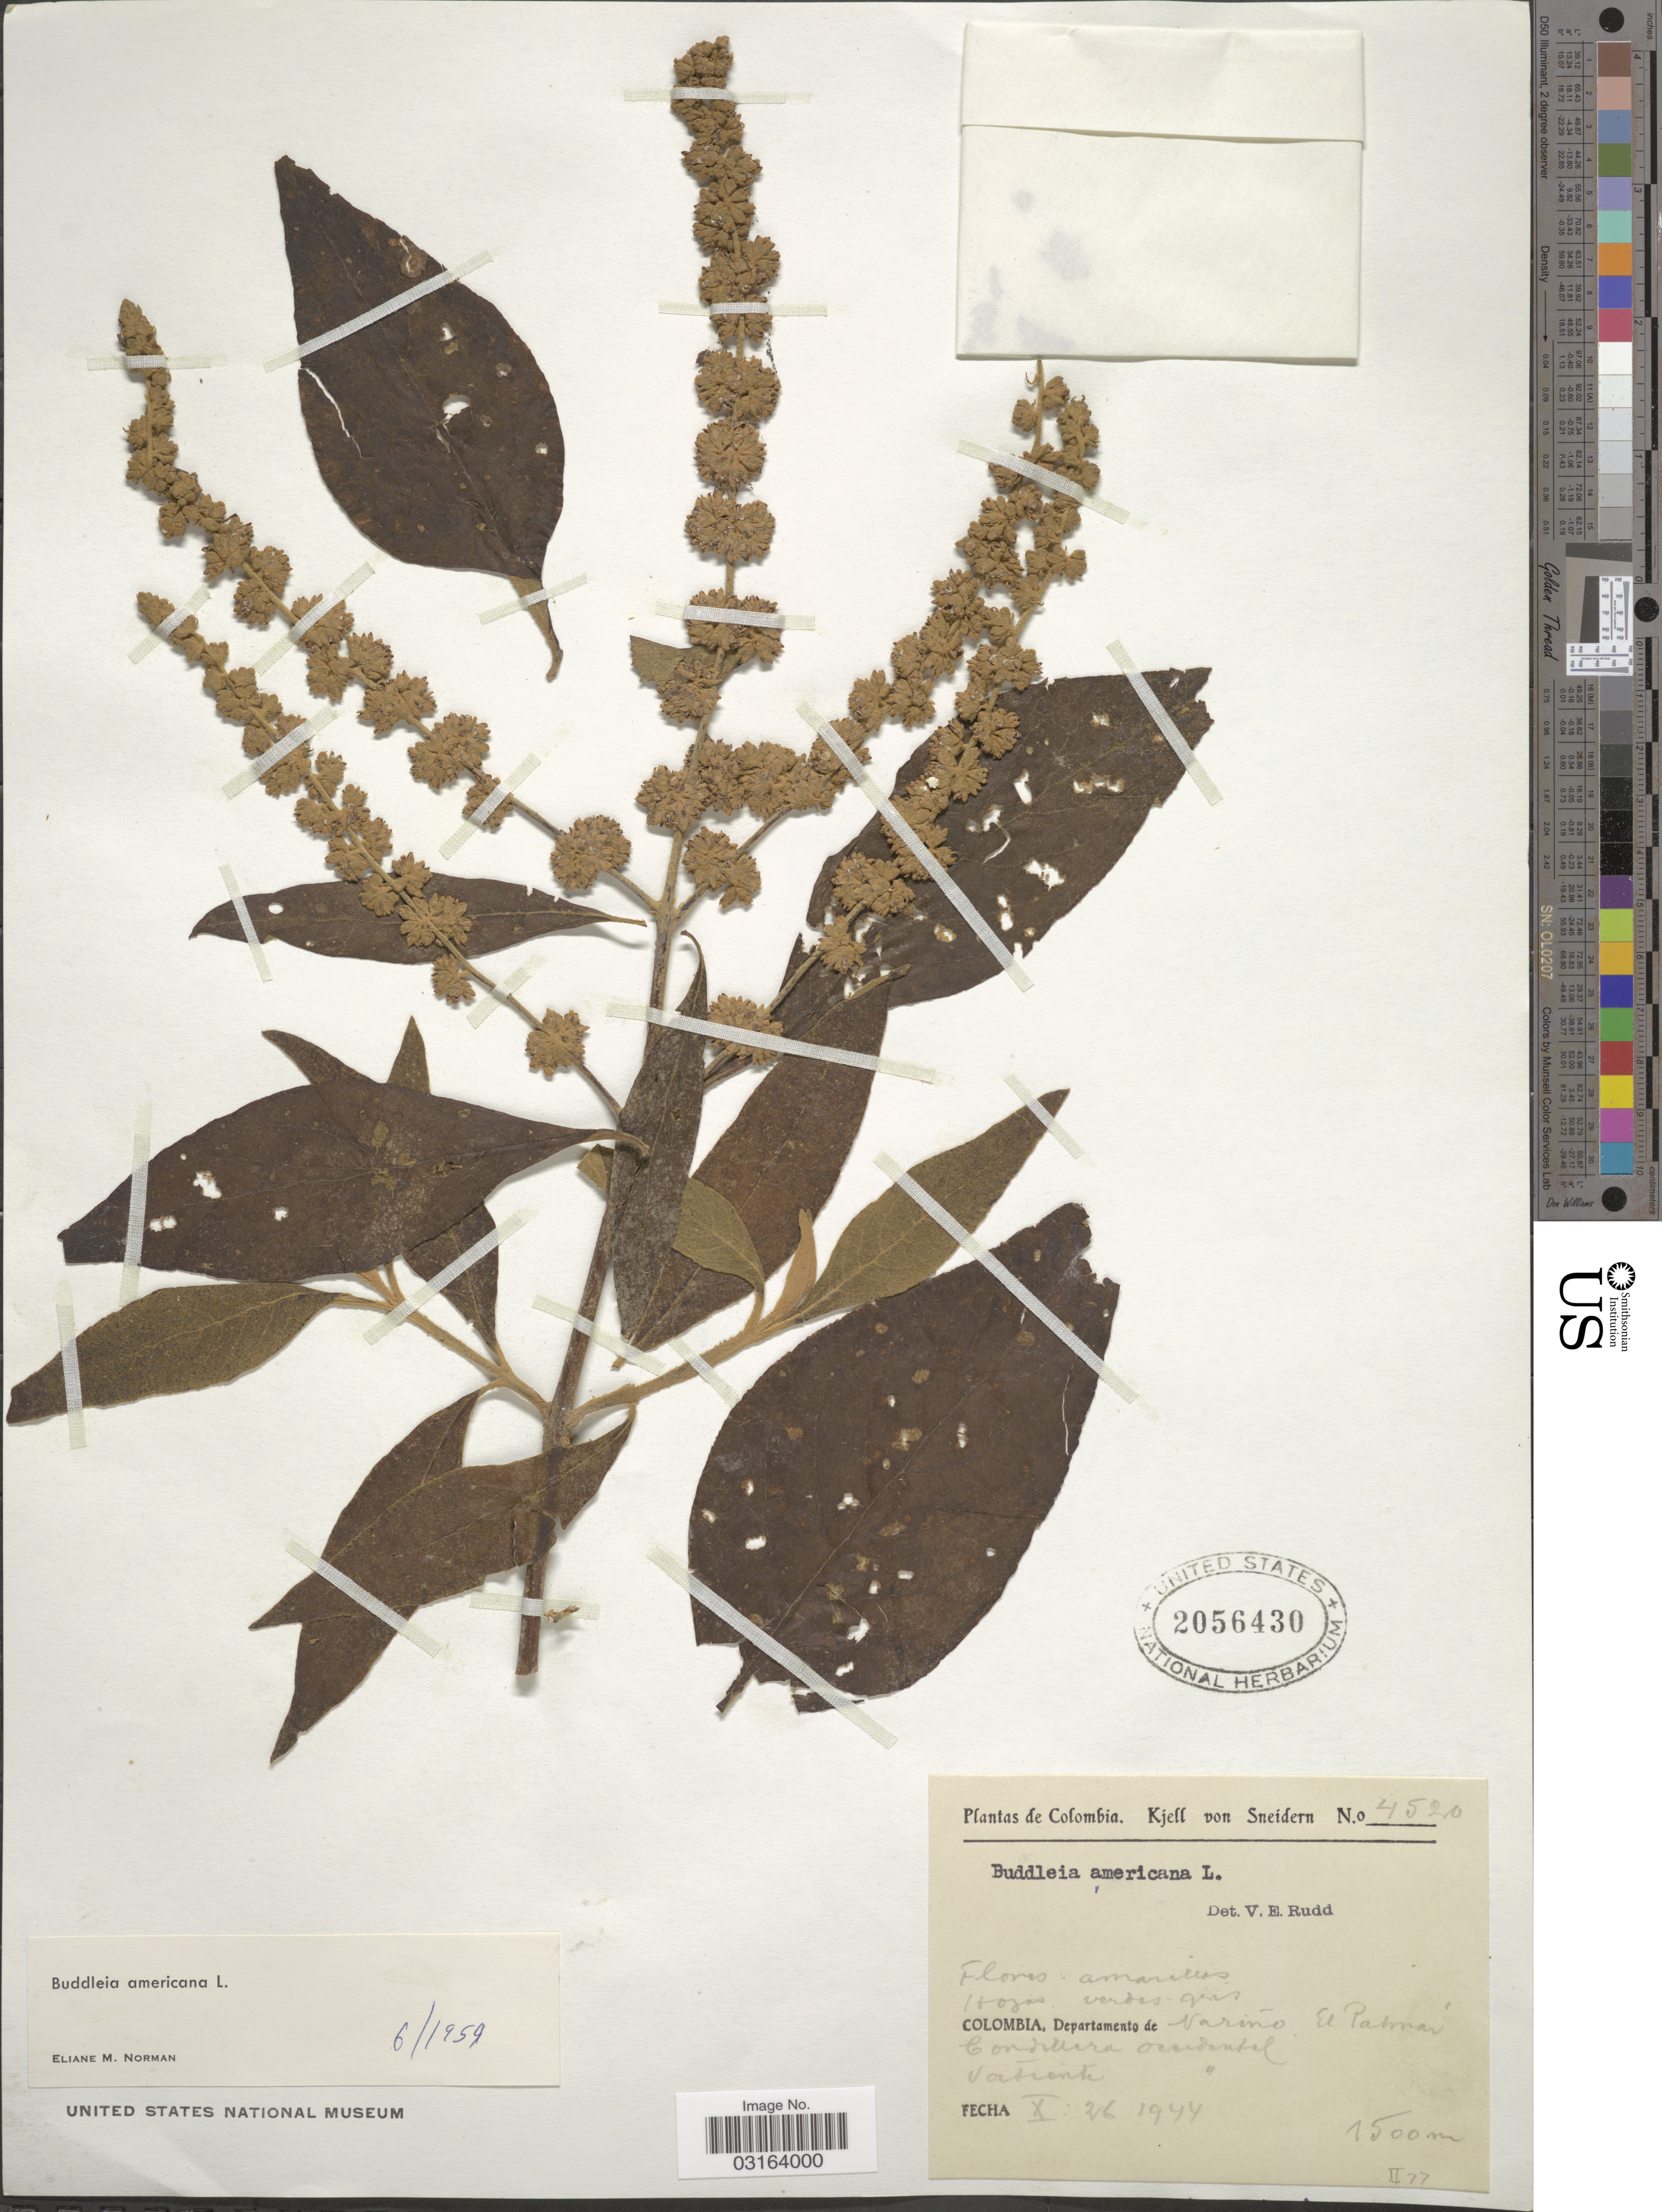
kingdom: Plantae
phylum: Tracheophyta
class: Magnoliopsida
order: Lamiales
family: Scrophulariaceae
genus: Buddleja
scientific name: Buddleja americana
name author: L.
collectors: K. von Sneidern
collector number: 4520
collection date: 1944-10-26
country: Colombia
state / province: Nariño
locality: Departamento de Nariño. El Palmár. Cordillera Occidental. Vertiente Occidental.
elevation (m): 1500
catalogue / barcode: US 2056430